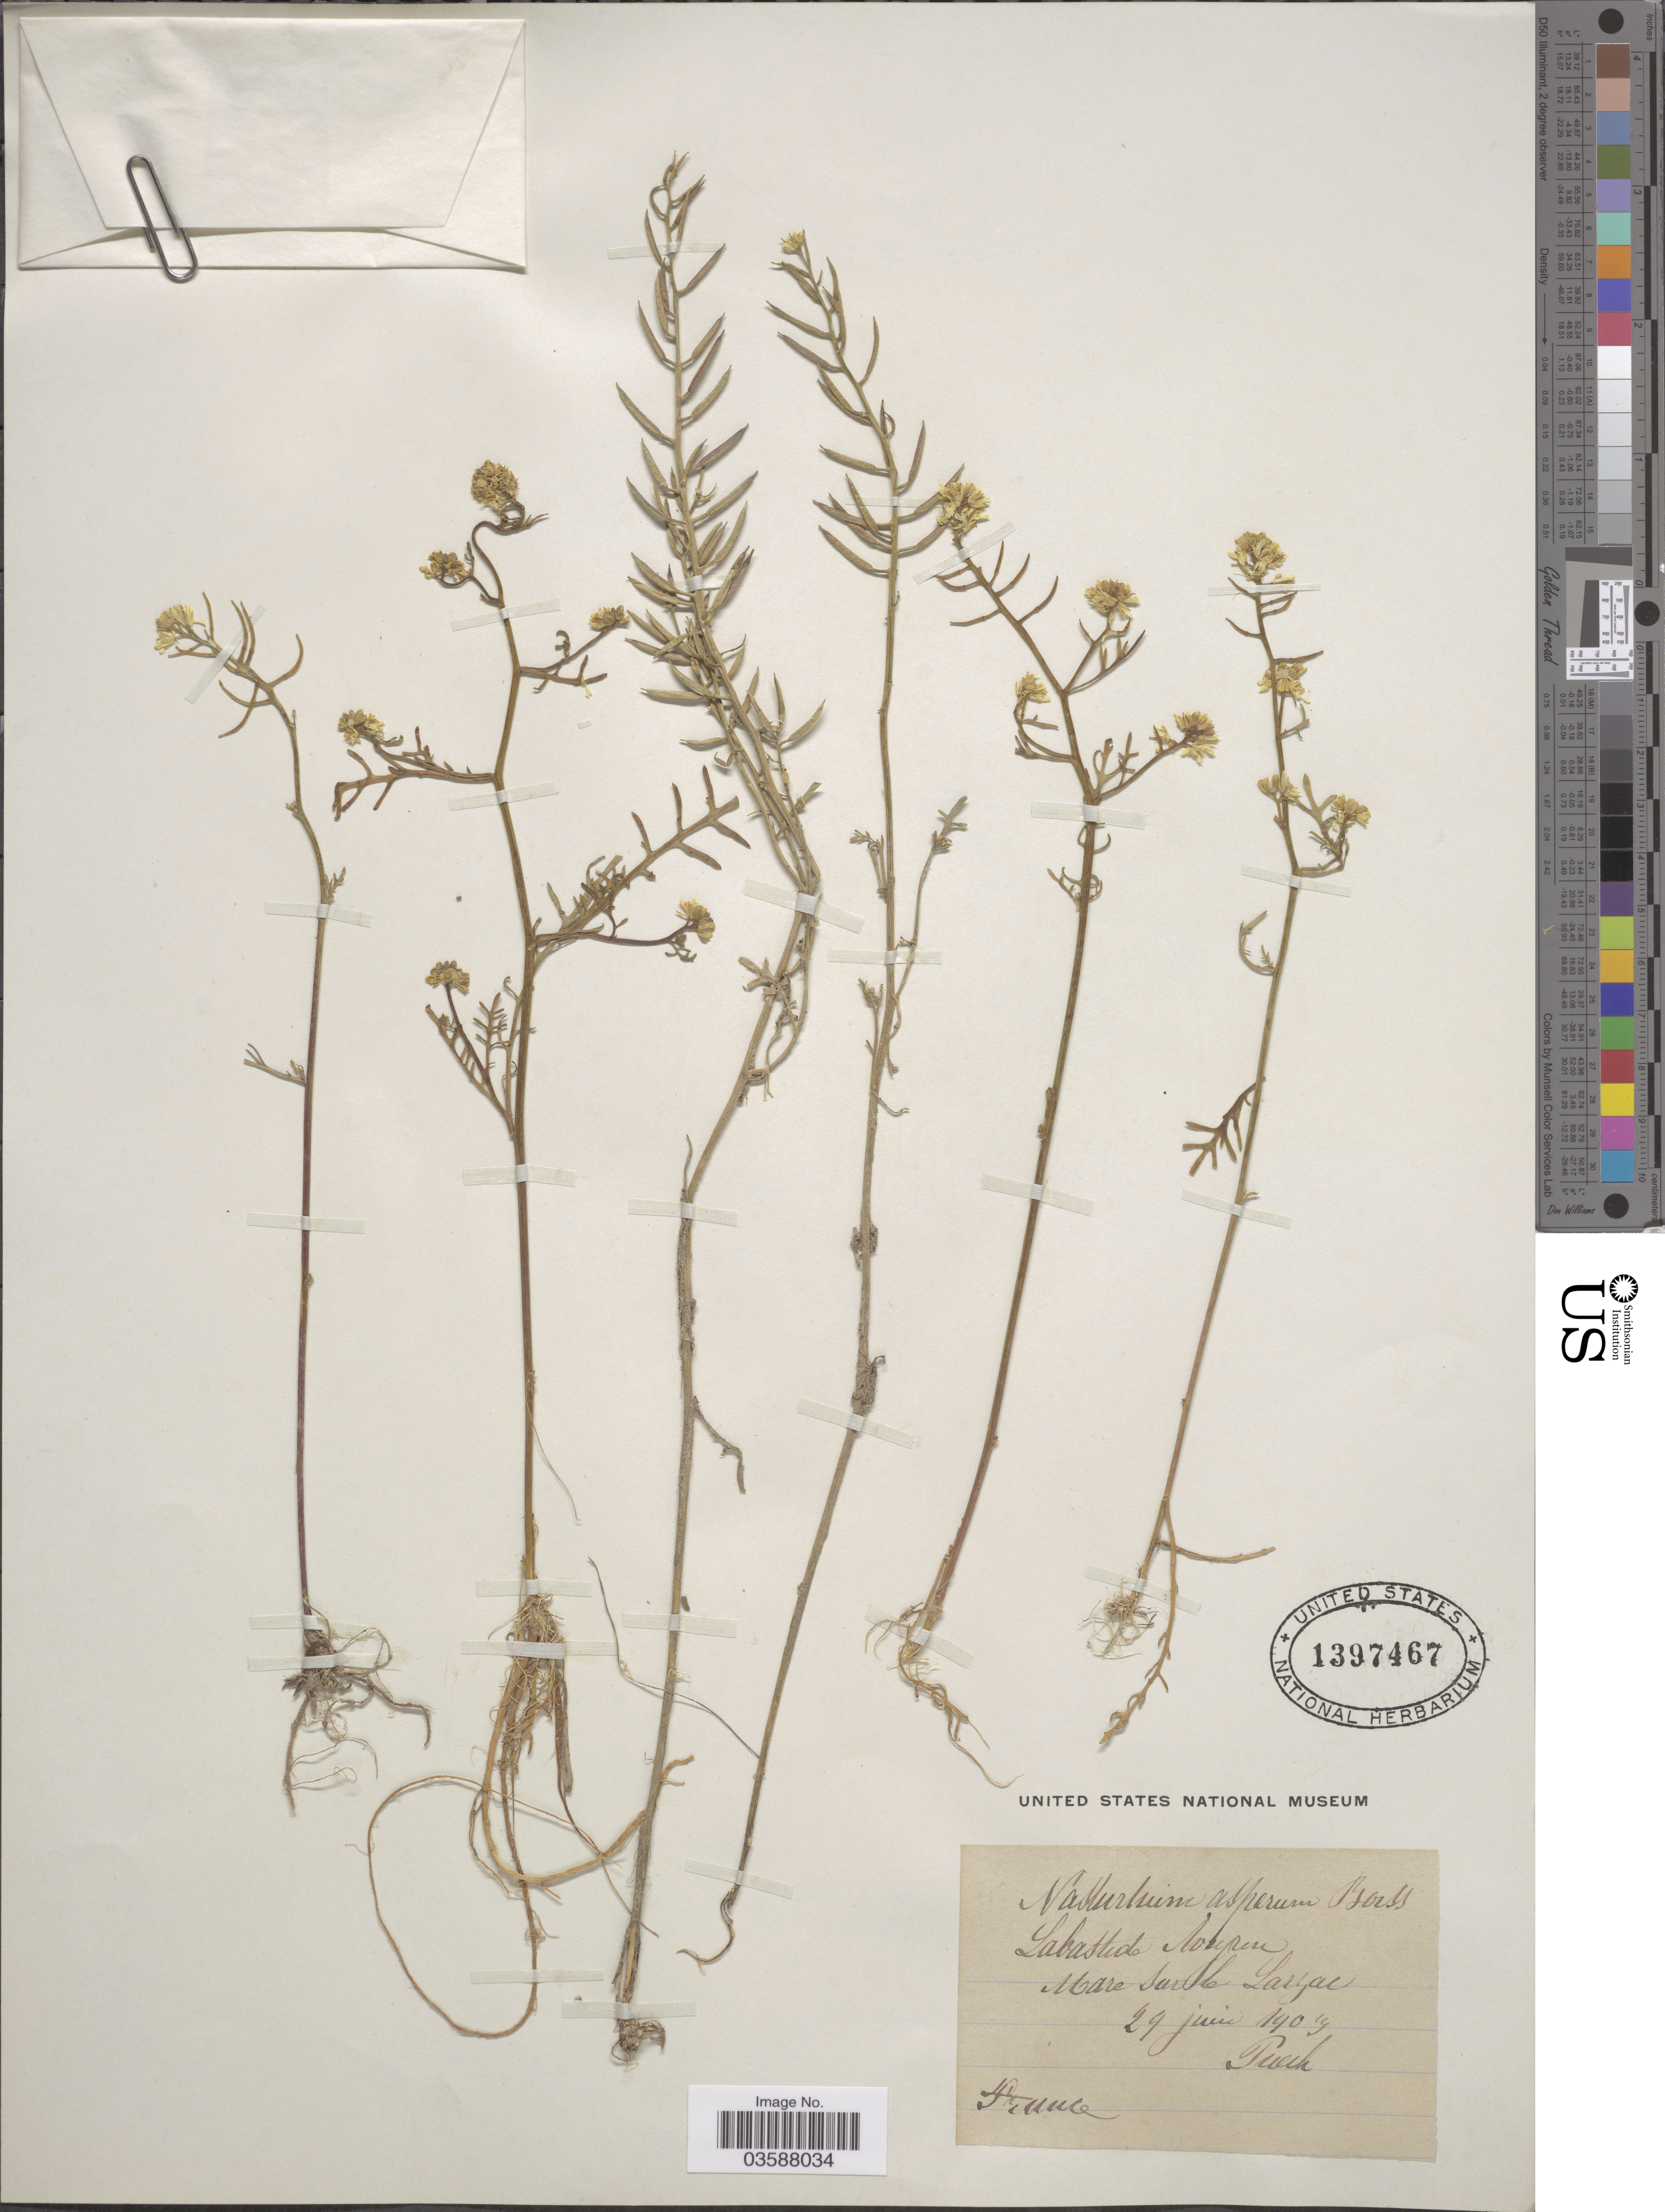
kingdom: Plantae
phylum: Tracheophyta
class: Magnoliopsida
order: Brassicales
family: Brassicaceae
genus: Sisymbrella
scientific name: Sisymbrella aspera subsp. aspera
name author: (L.) Spach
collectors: Puech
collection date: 1904-06-29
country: France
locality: Mare sur le Larzac.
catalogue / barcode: US 1397467